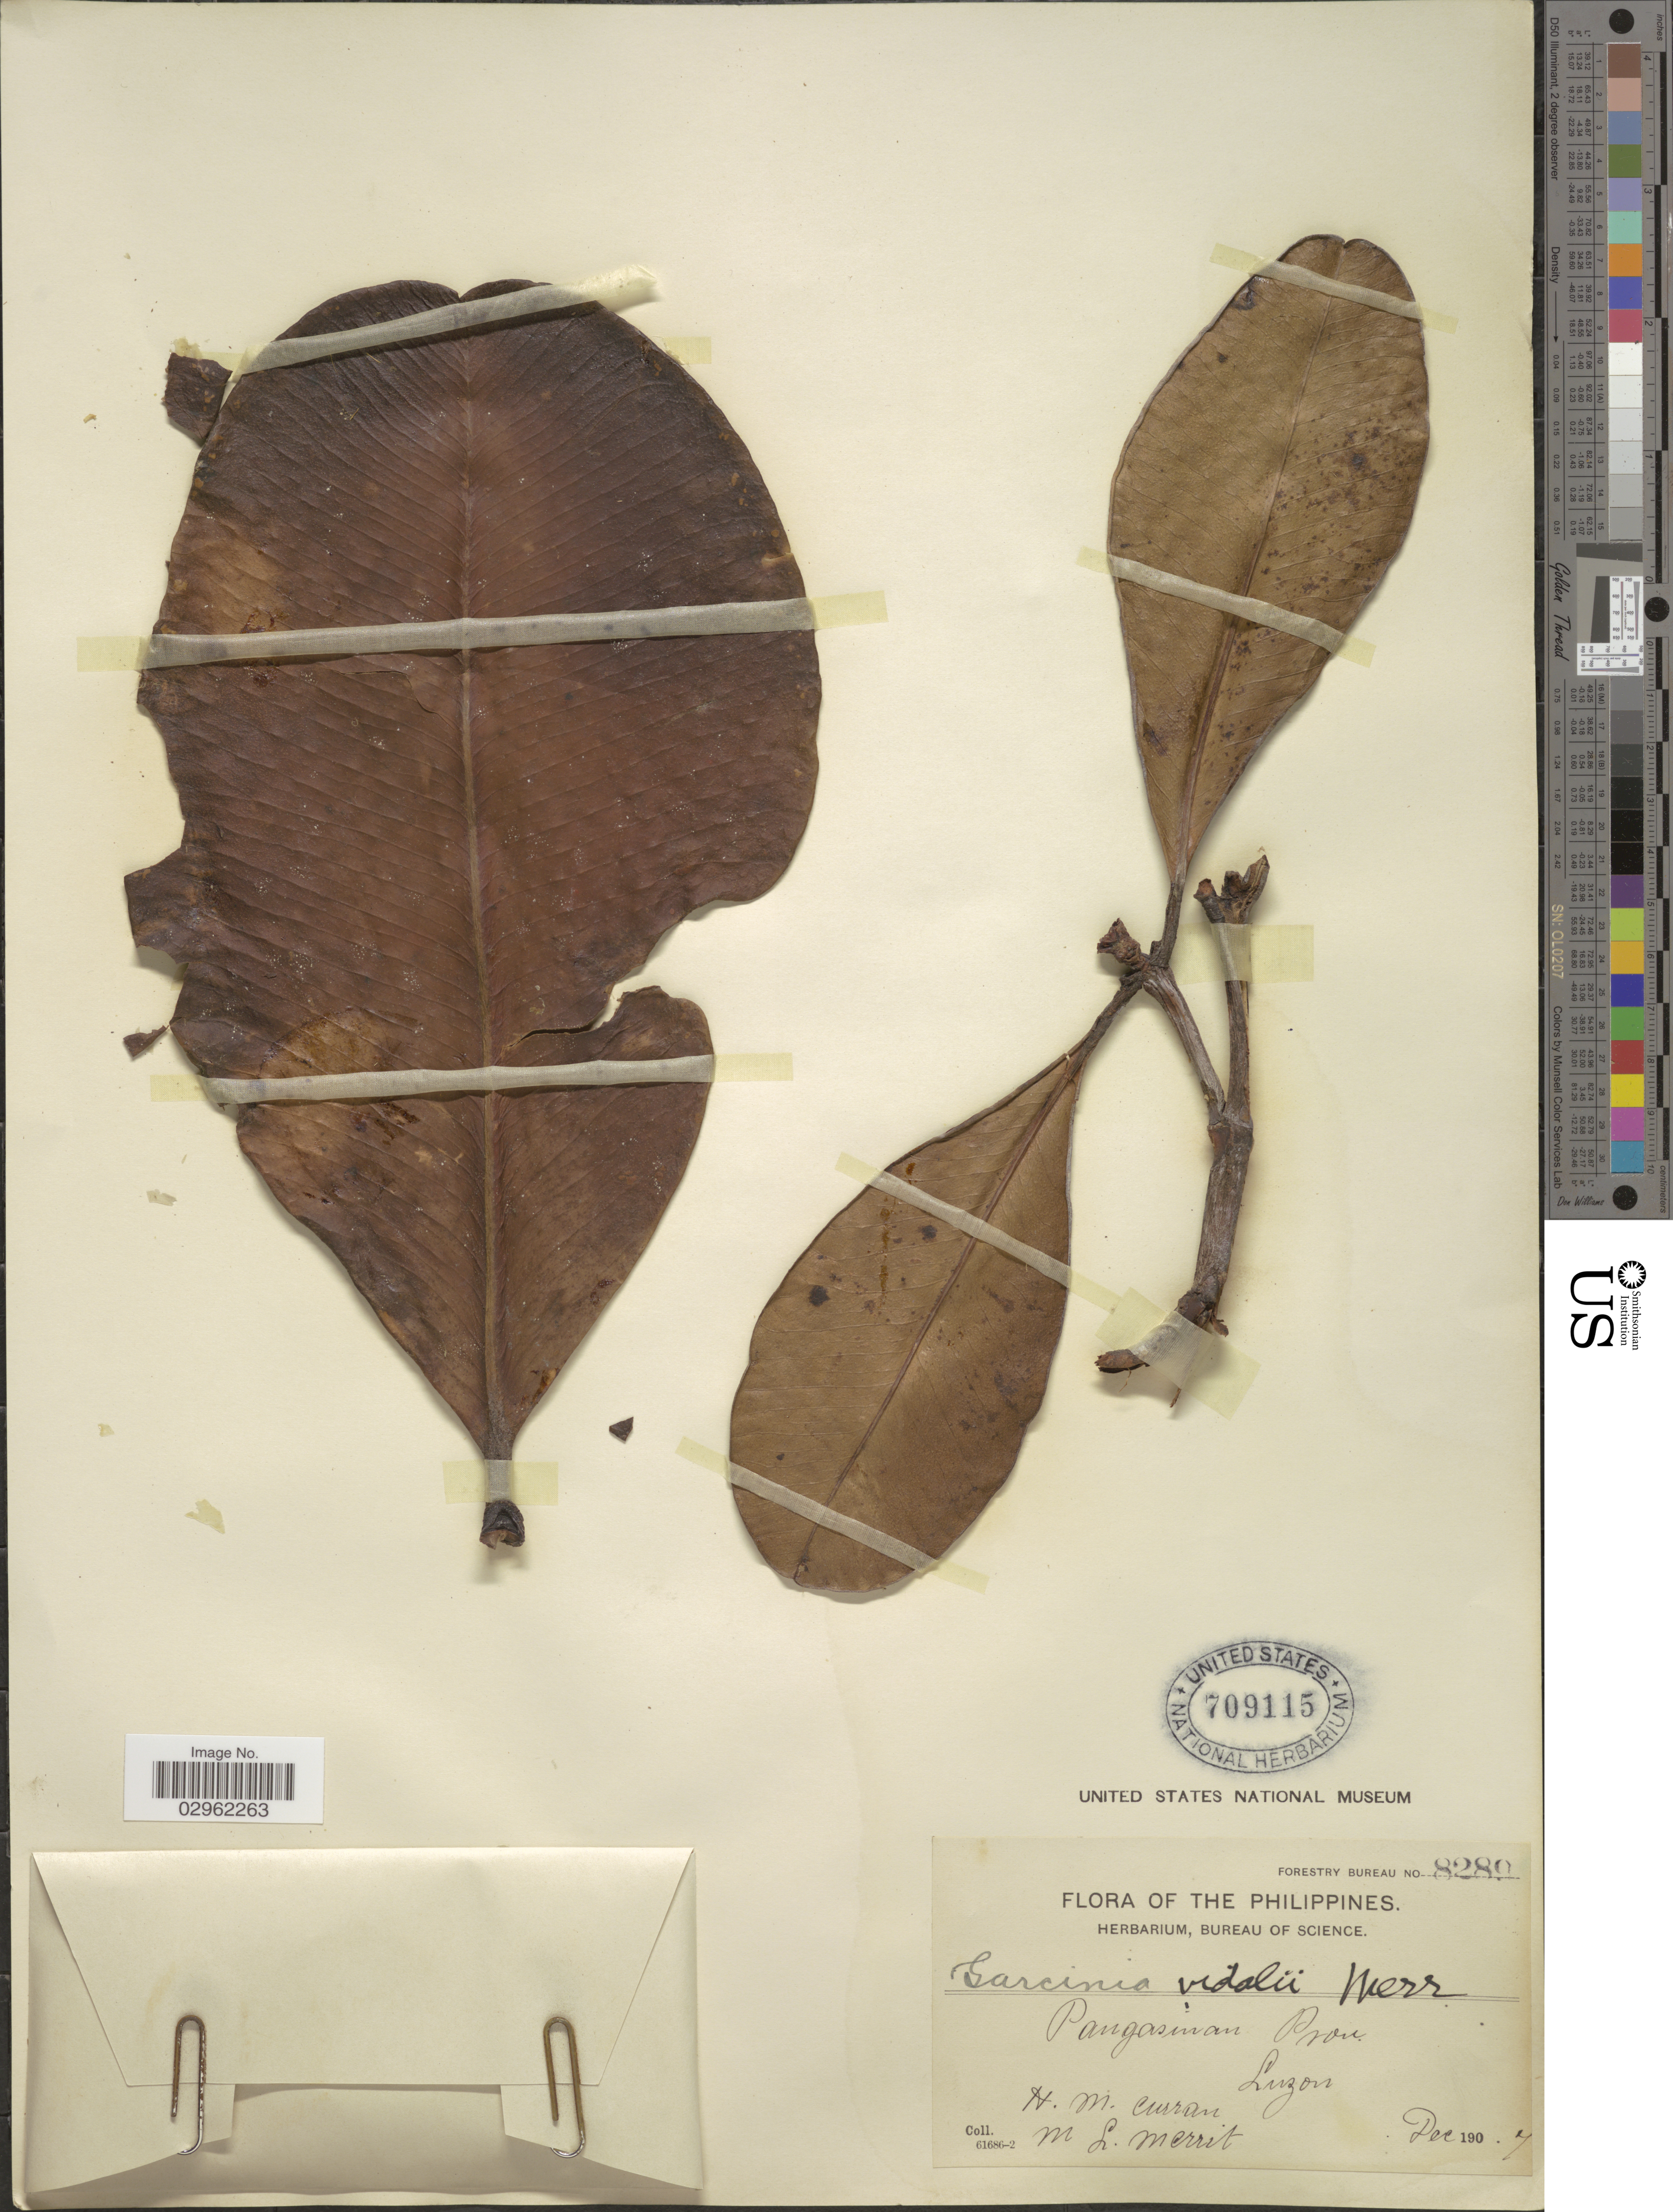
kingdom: Plantae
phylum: Tracheophyta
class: Magnoliopsida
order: Malpighiales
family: Clusiaceae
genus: Garcinia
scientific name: Garcinia vidalii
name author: Merr.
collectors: H. M. Curran & M. L. Merritt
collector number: Forestry Bureau 8289*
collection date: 1907-12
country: Philippines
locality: Pangasinan Prov., Luzon.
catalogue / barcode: US 709115